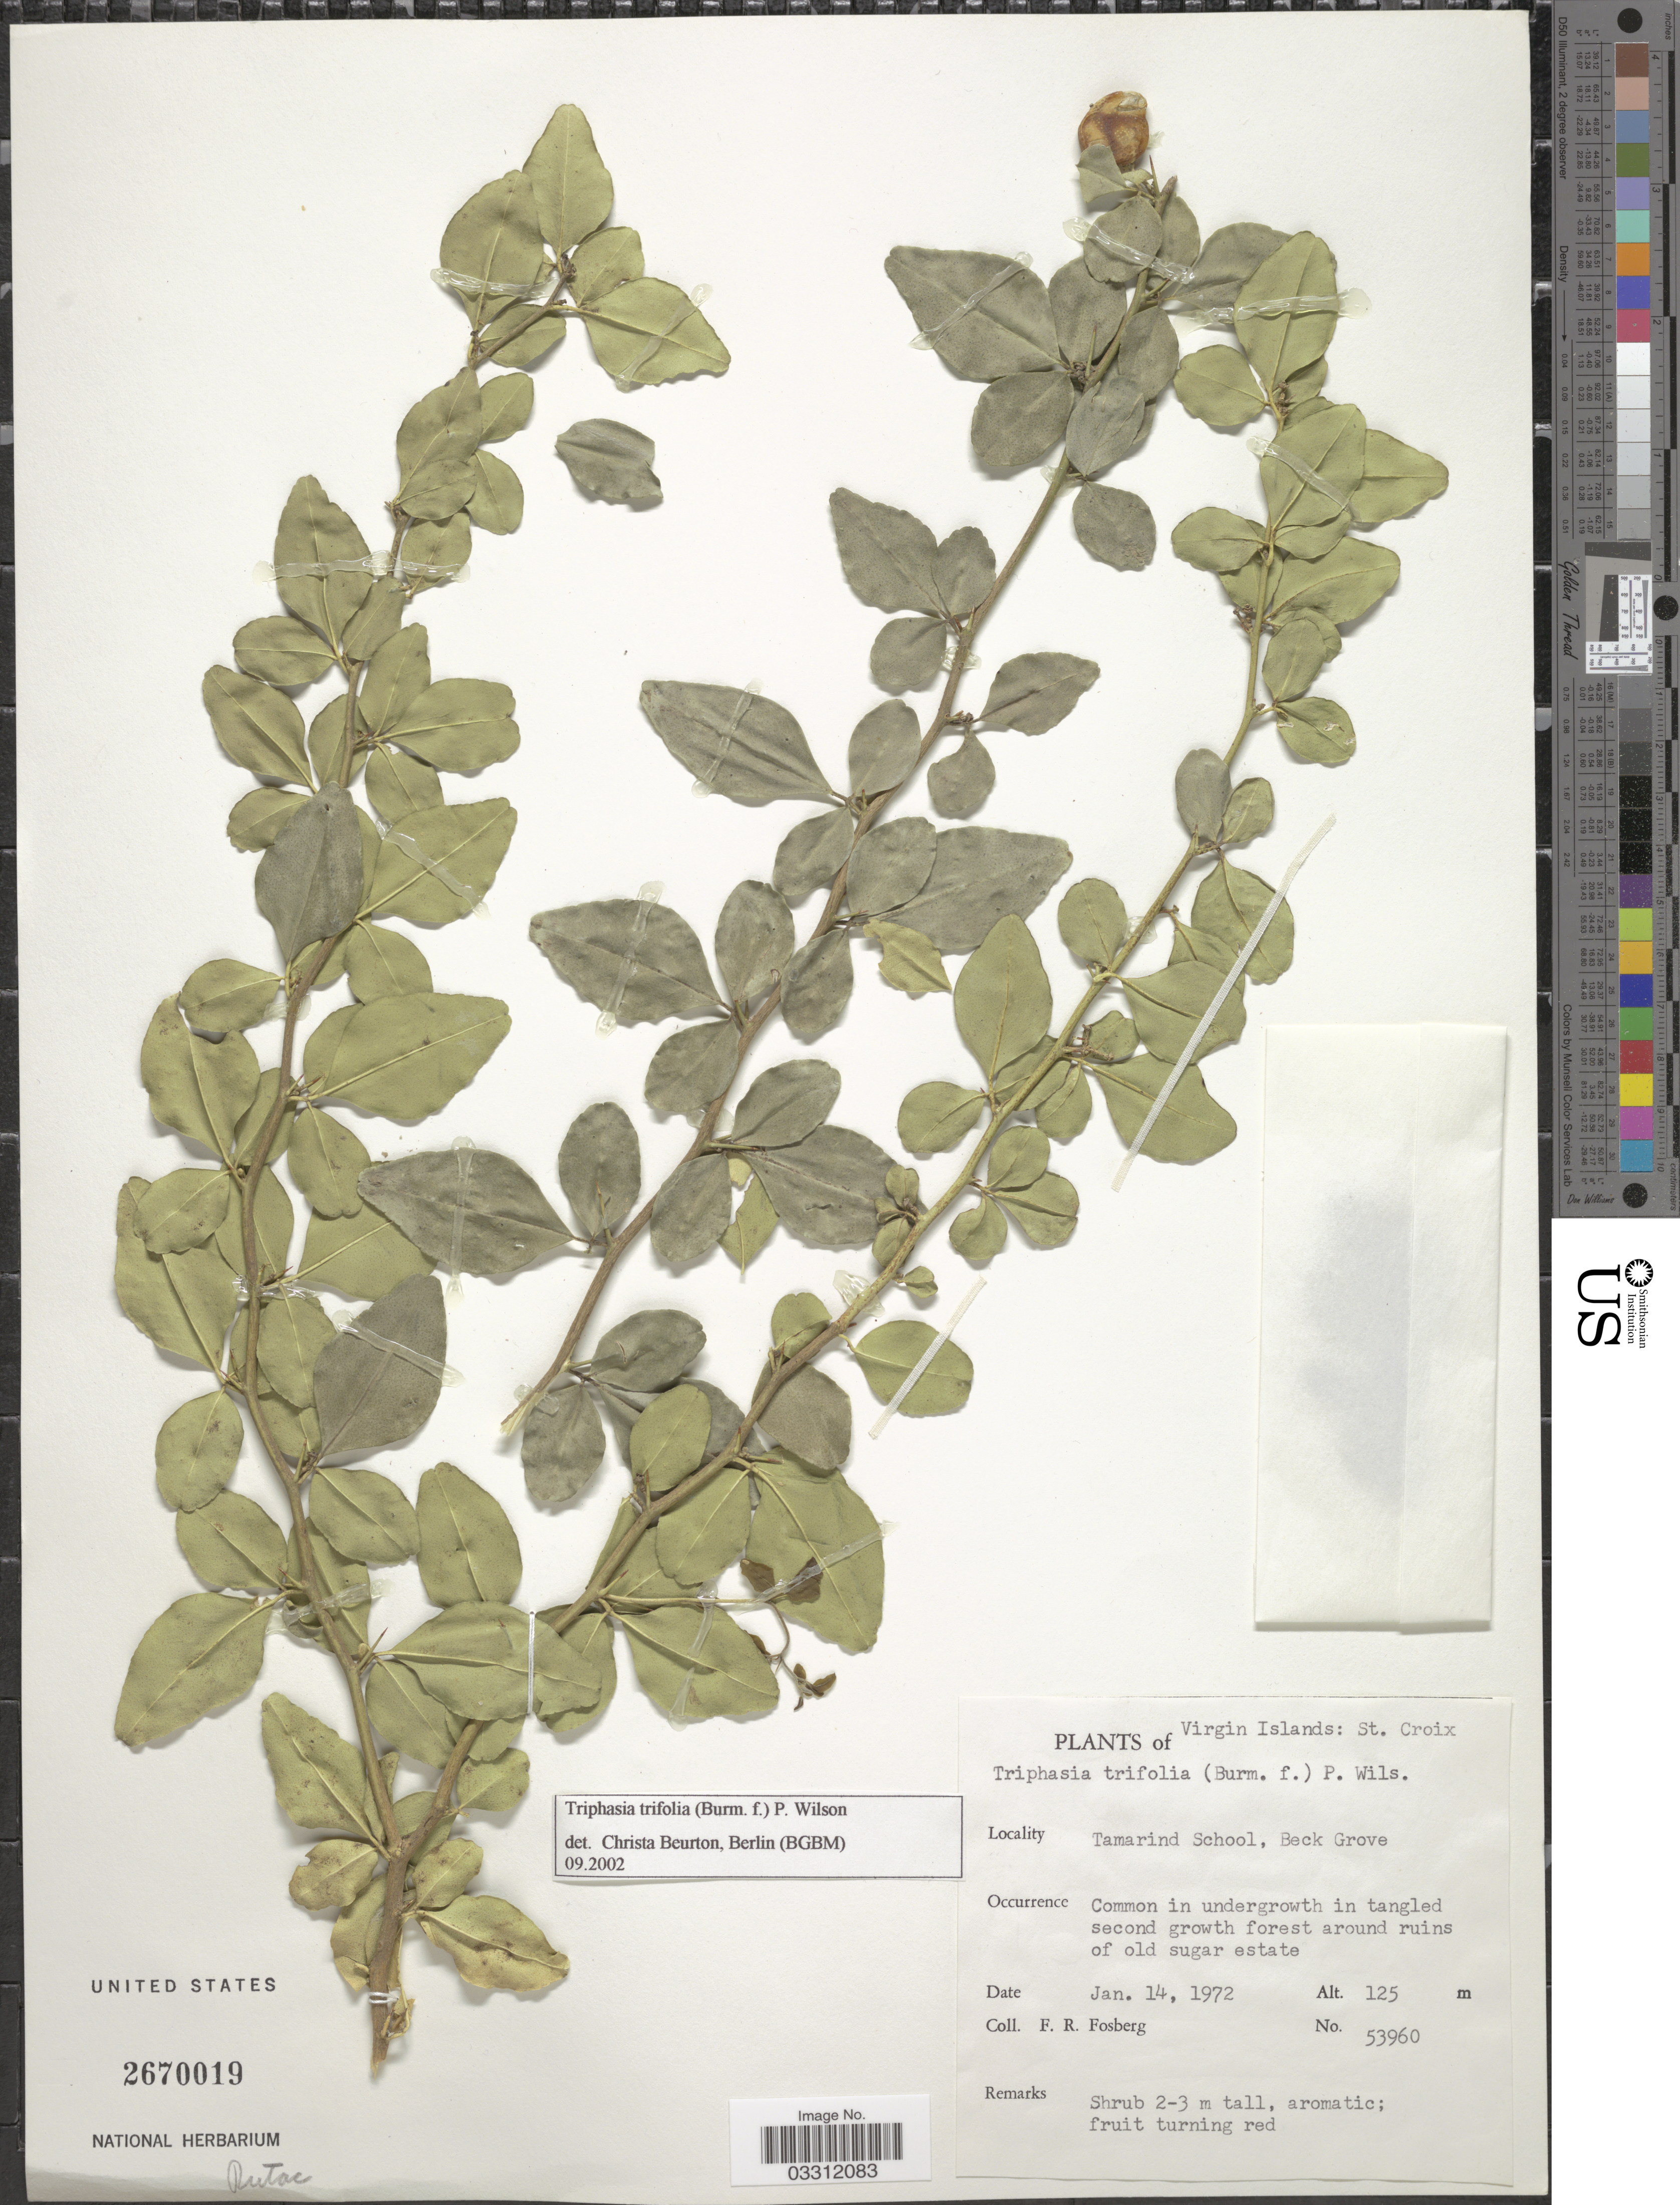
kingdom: Plantae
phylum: Tracheophyta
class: Magnoliopsida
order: Sapindales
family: Rutaceae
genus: Triphasia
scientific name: Triphasia trifoliata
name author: DC.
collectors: F. R. Fosberg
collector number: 53960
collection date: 1972-01-14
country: U.S. Virgin Islands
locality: St. Croix, Tamarind School, Beck Grove.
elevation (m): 125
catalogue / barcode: US 2670019